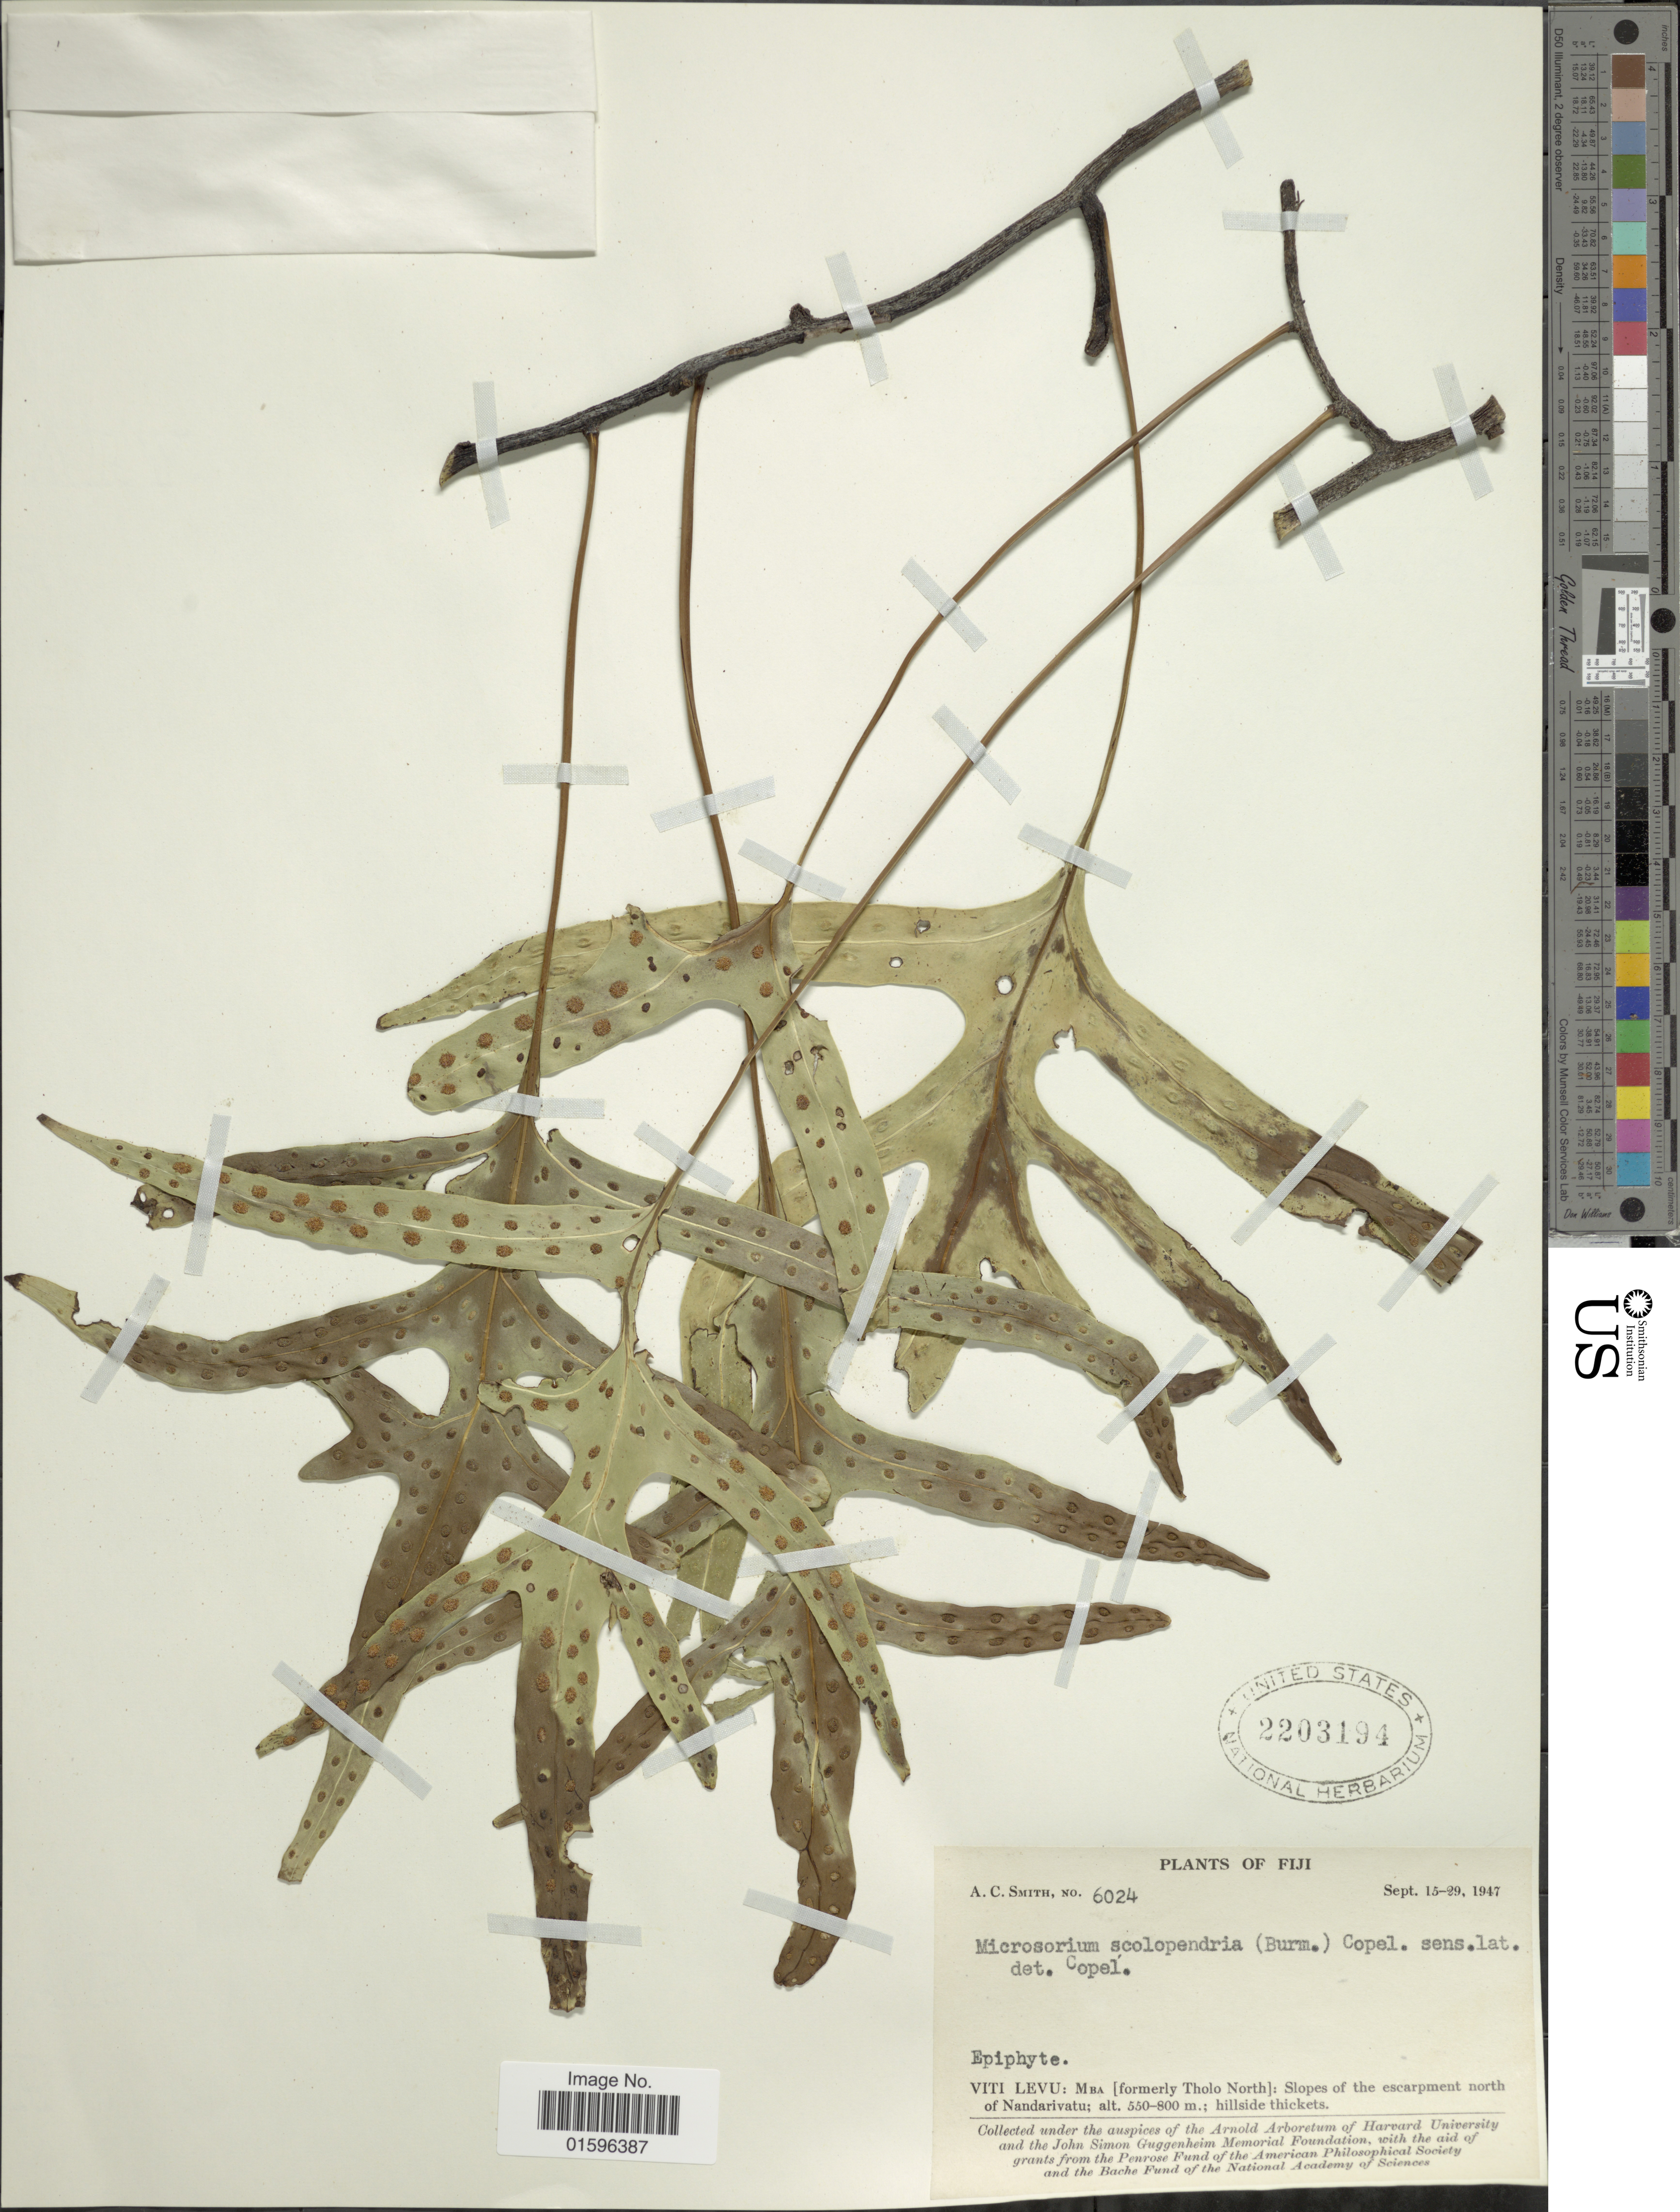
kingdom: Plantae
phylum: Tracheophyta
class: Polypodiopsida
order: Polypodiales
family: Polypodiaceae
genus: Polypodium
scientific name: Polypodium scolopendria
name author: Burm. f.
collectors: A. C. Smith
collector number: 6024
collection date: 1947-09-15/1947-09-29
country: Fiji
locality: Fiji, Viti Levu: Mba (formerly Tholo North): Slopes of the escarpment north of Nandarivatu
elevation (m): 550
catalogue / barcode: US 2203194